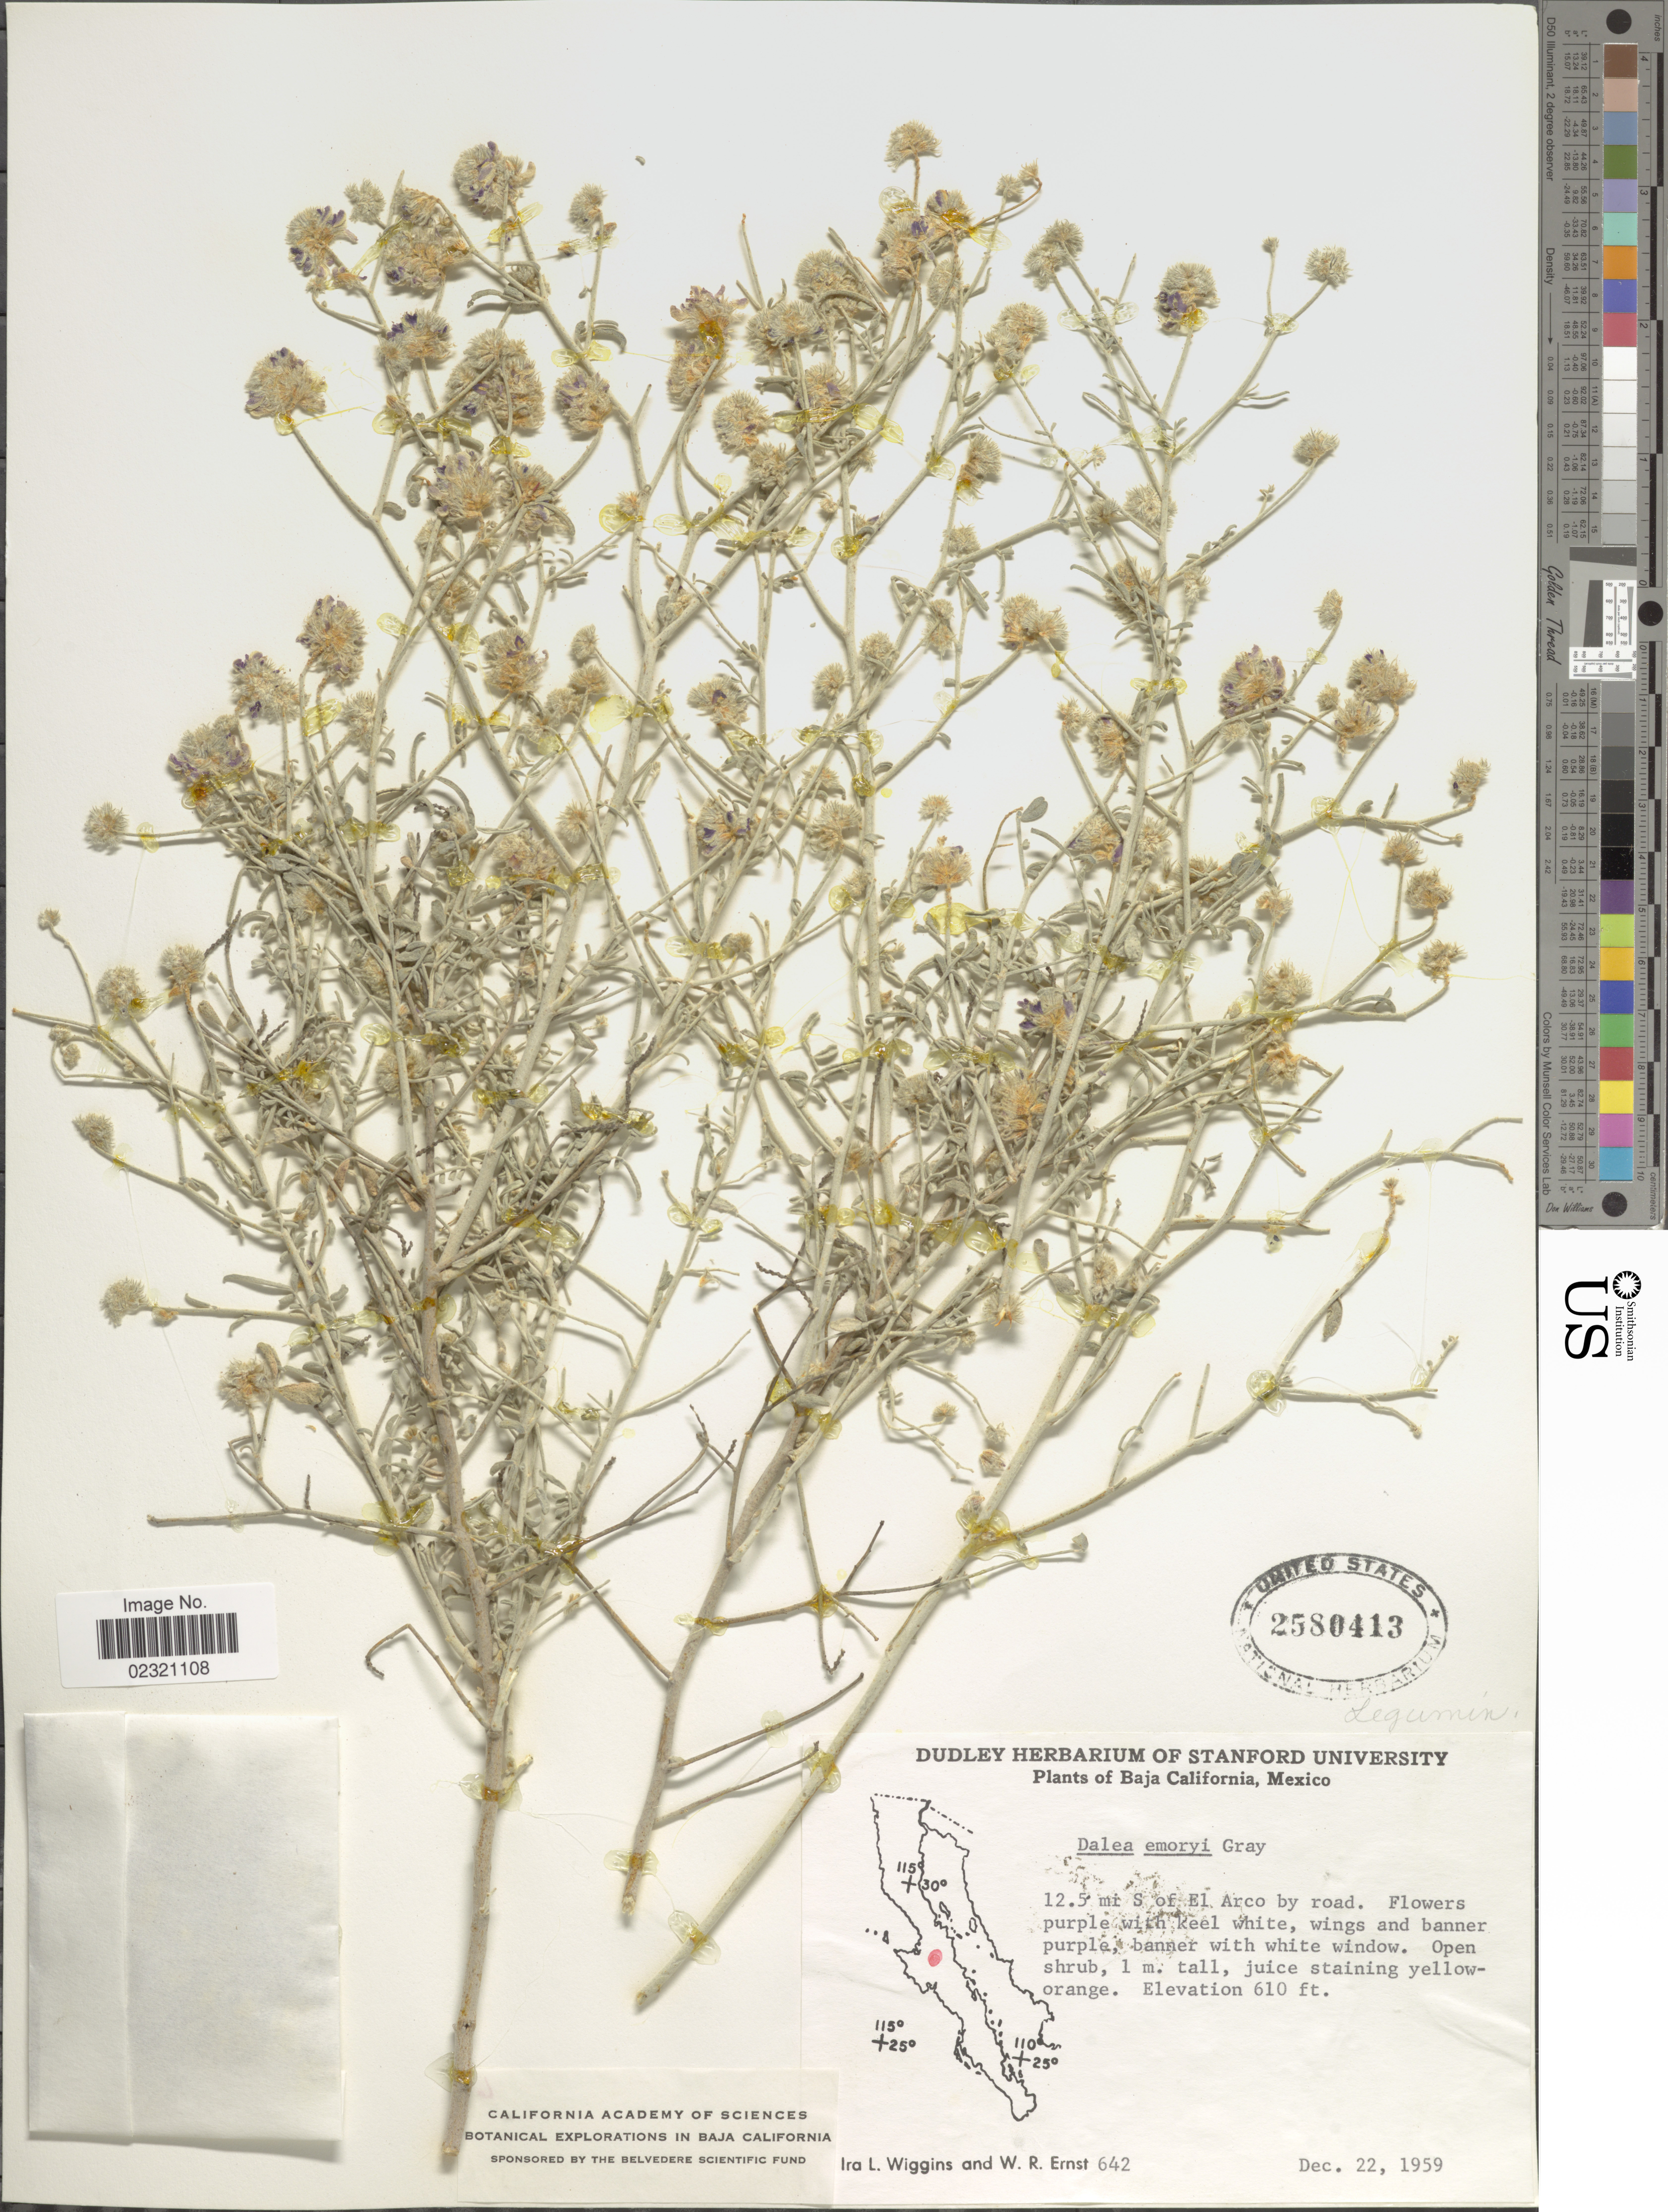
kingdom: Plantae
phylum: Tracheophyta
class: Magnoliopsida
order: Fabales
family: Fabaceae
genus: Psorothamnus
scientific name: Psorothamnus emoryi var. emoryi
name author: (A. Gray) Rydb.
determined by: Strong, M. T., (US), Smithsonian Institution - National Museum of Natural History (UNITED STATES)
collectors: I. L. Wiggins & W. R. Ernst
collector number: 642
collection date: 1959-12-22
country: Mexico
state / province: Baja California Sur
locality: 12.5 mi S of El Arco by road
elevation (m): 186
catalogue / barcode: US 2580413